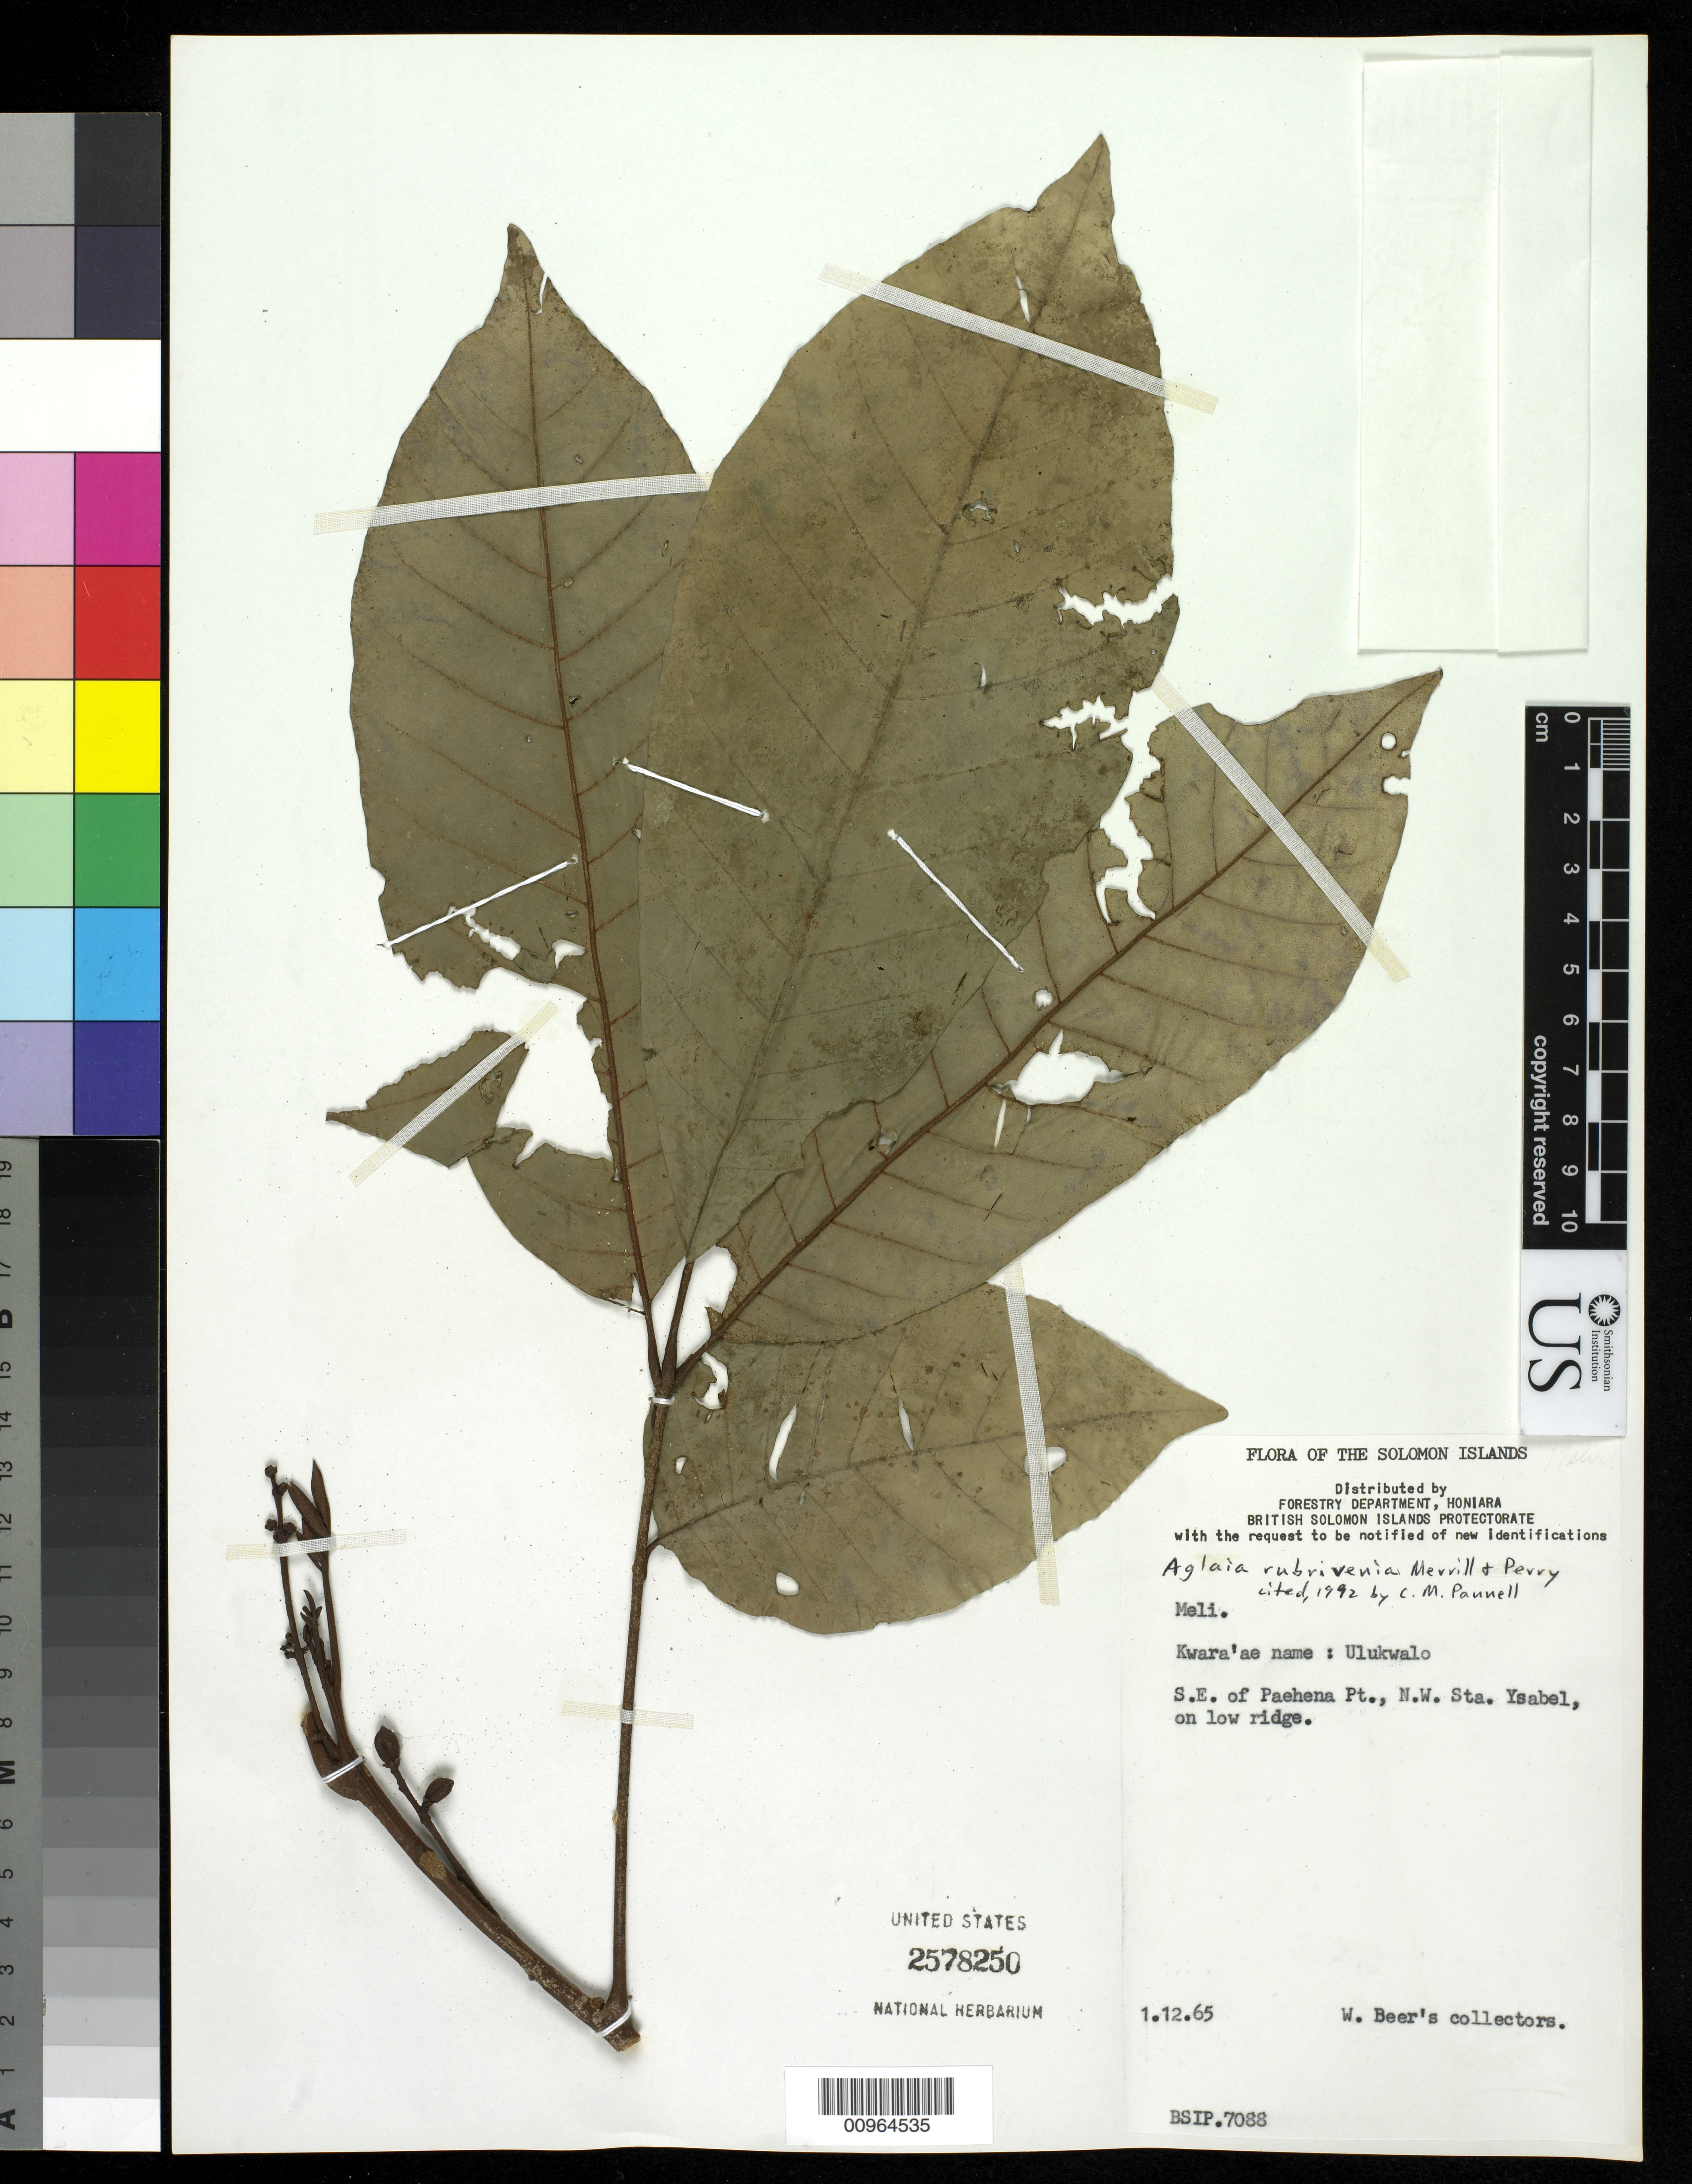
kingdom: Plantae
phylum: Tracheophyta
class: Magnoliopsida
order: Sapindales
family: Meliaceae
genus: Aglaia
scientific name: Aglaia rubrivenia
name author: Merr. & L.M. Perry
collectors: W. Beer's Collectors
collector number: BSIP 7088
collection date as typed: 12 Jan 1965 or 01 Dec 1965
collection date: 1965-01-12 or 1965-12-01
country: Solomon Islands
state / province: Isabel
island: Santa Isabel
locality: S.E. of Paehena Pt.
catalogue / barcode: US 2578250